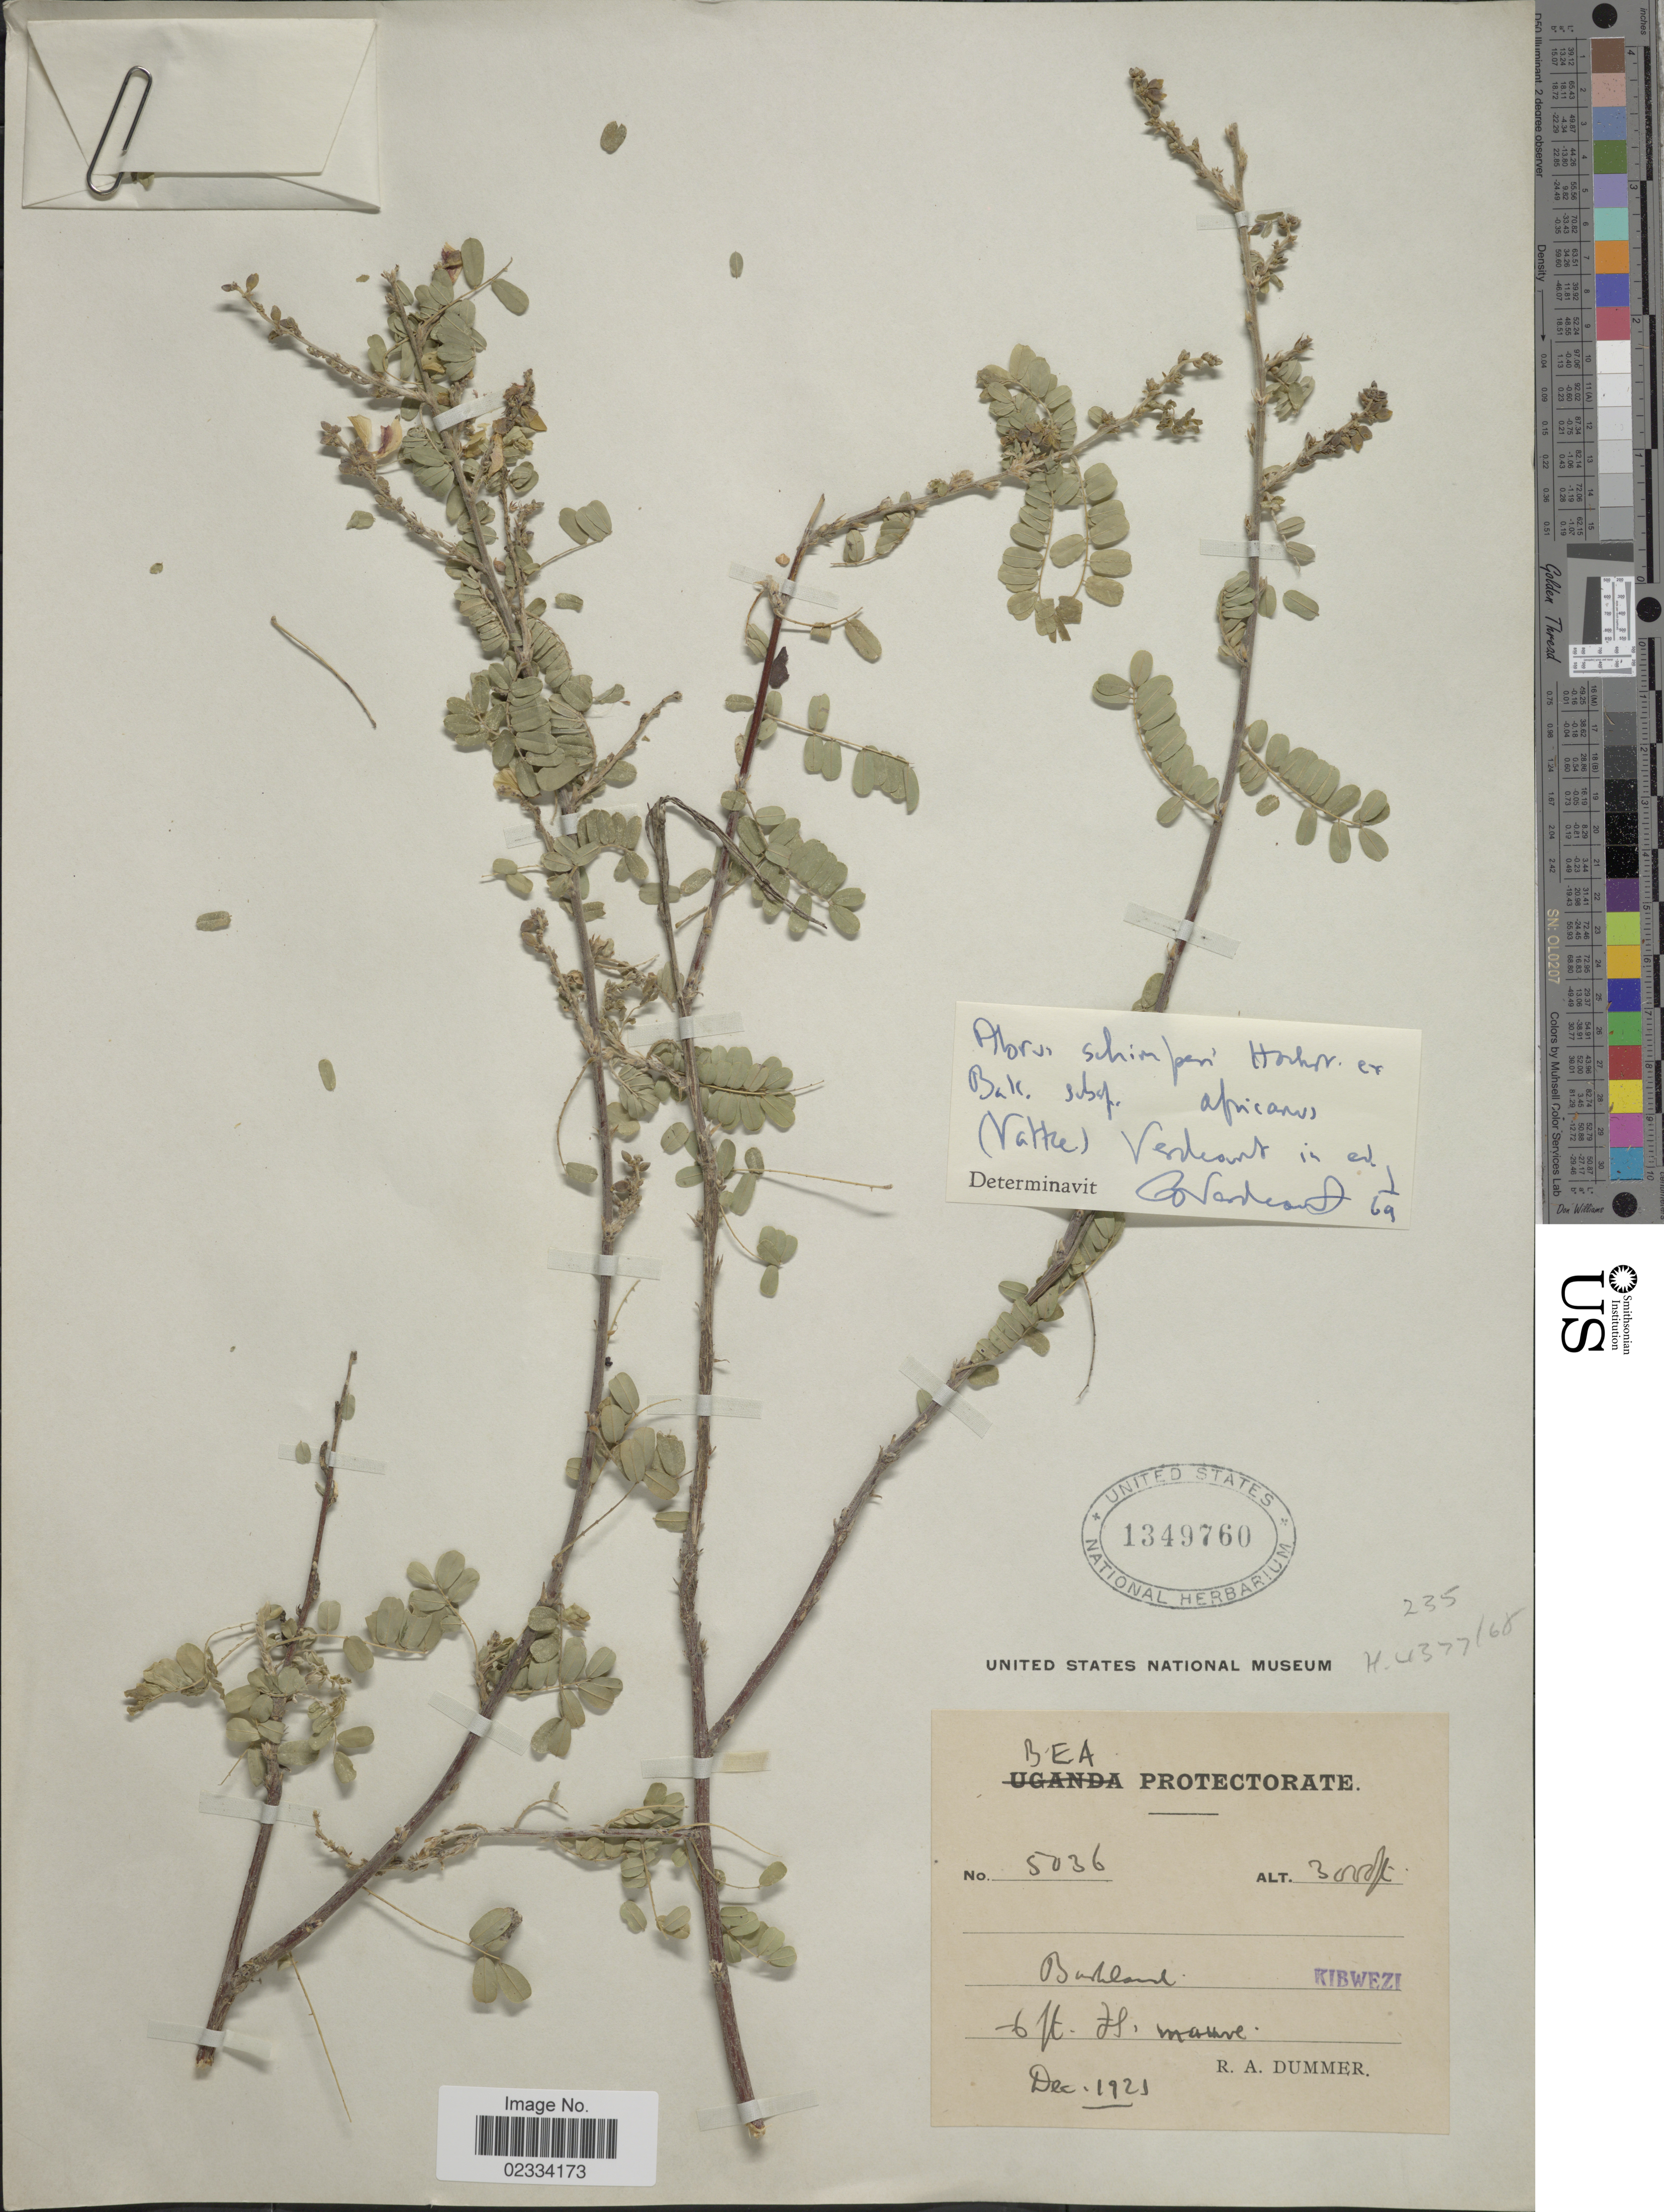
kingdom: Plantae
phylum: Tracheophyta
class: Magnoliopsida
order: Fabales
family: Fabaceae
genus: Abrus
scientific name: Abrus schimperi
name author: Baker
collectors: R. Dümmer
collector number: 5036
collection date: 1921-12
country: Kenya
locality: B. E. A. Protectorate. Bushland, Kibwezi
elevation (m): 914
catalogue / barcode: US 1349760